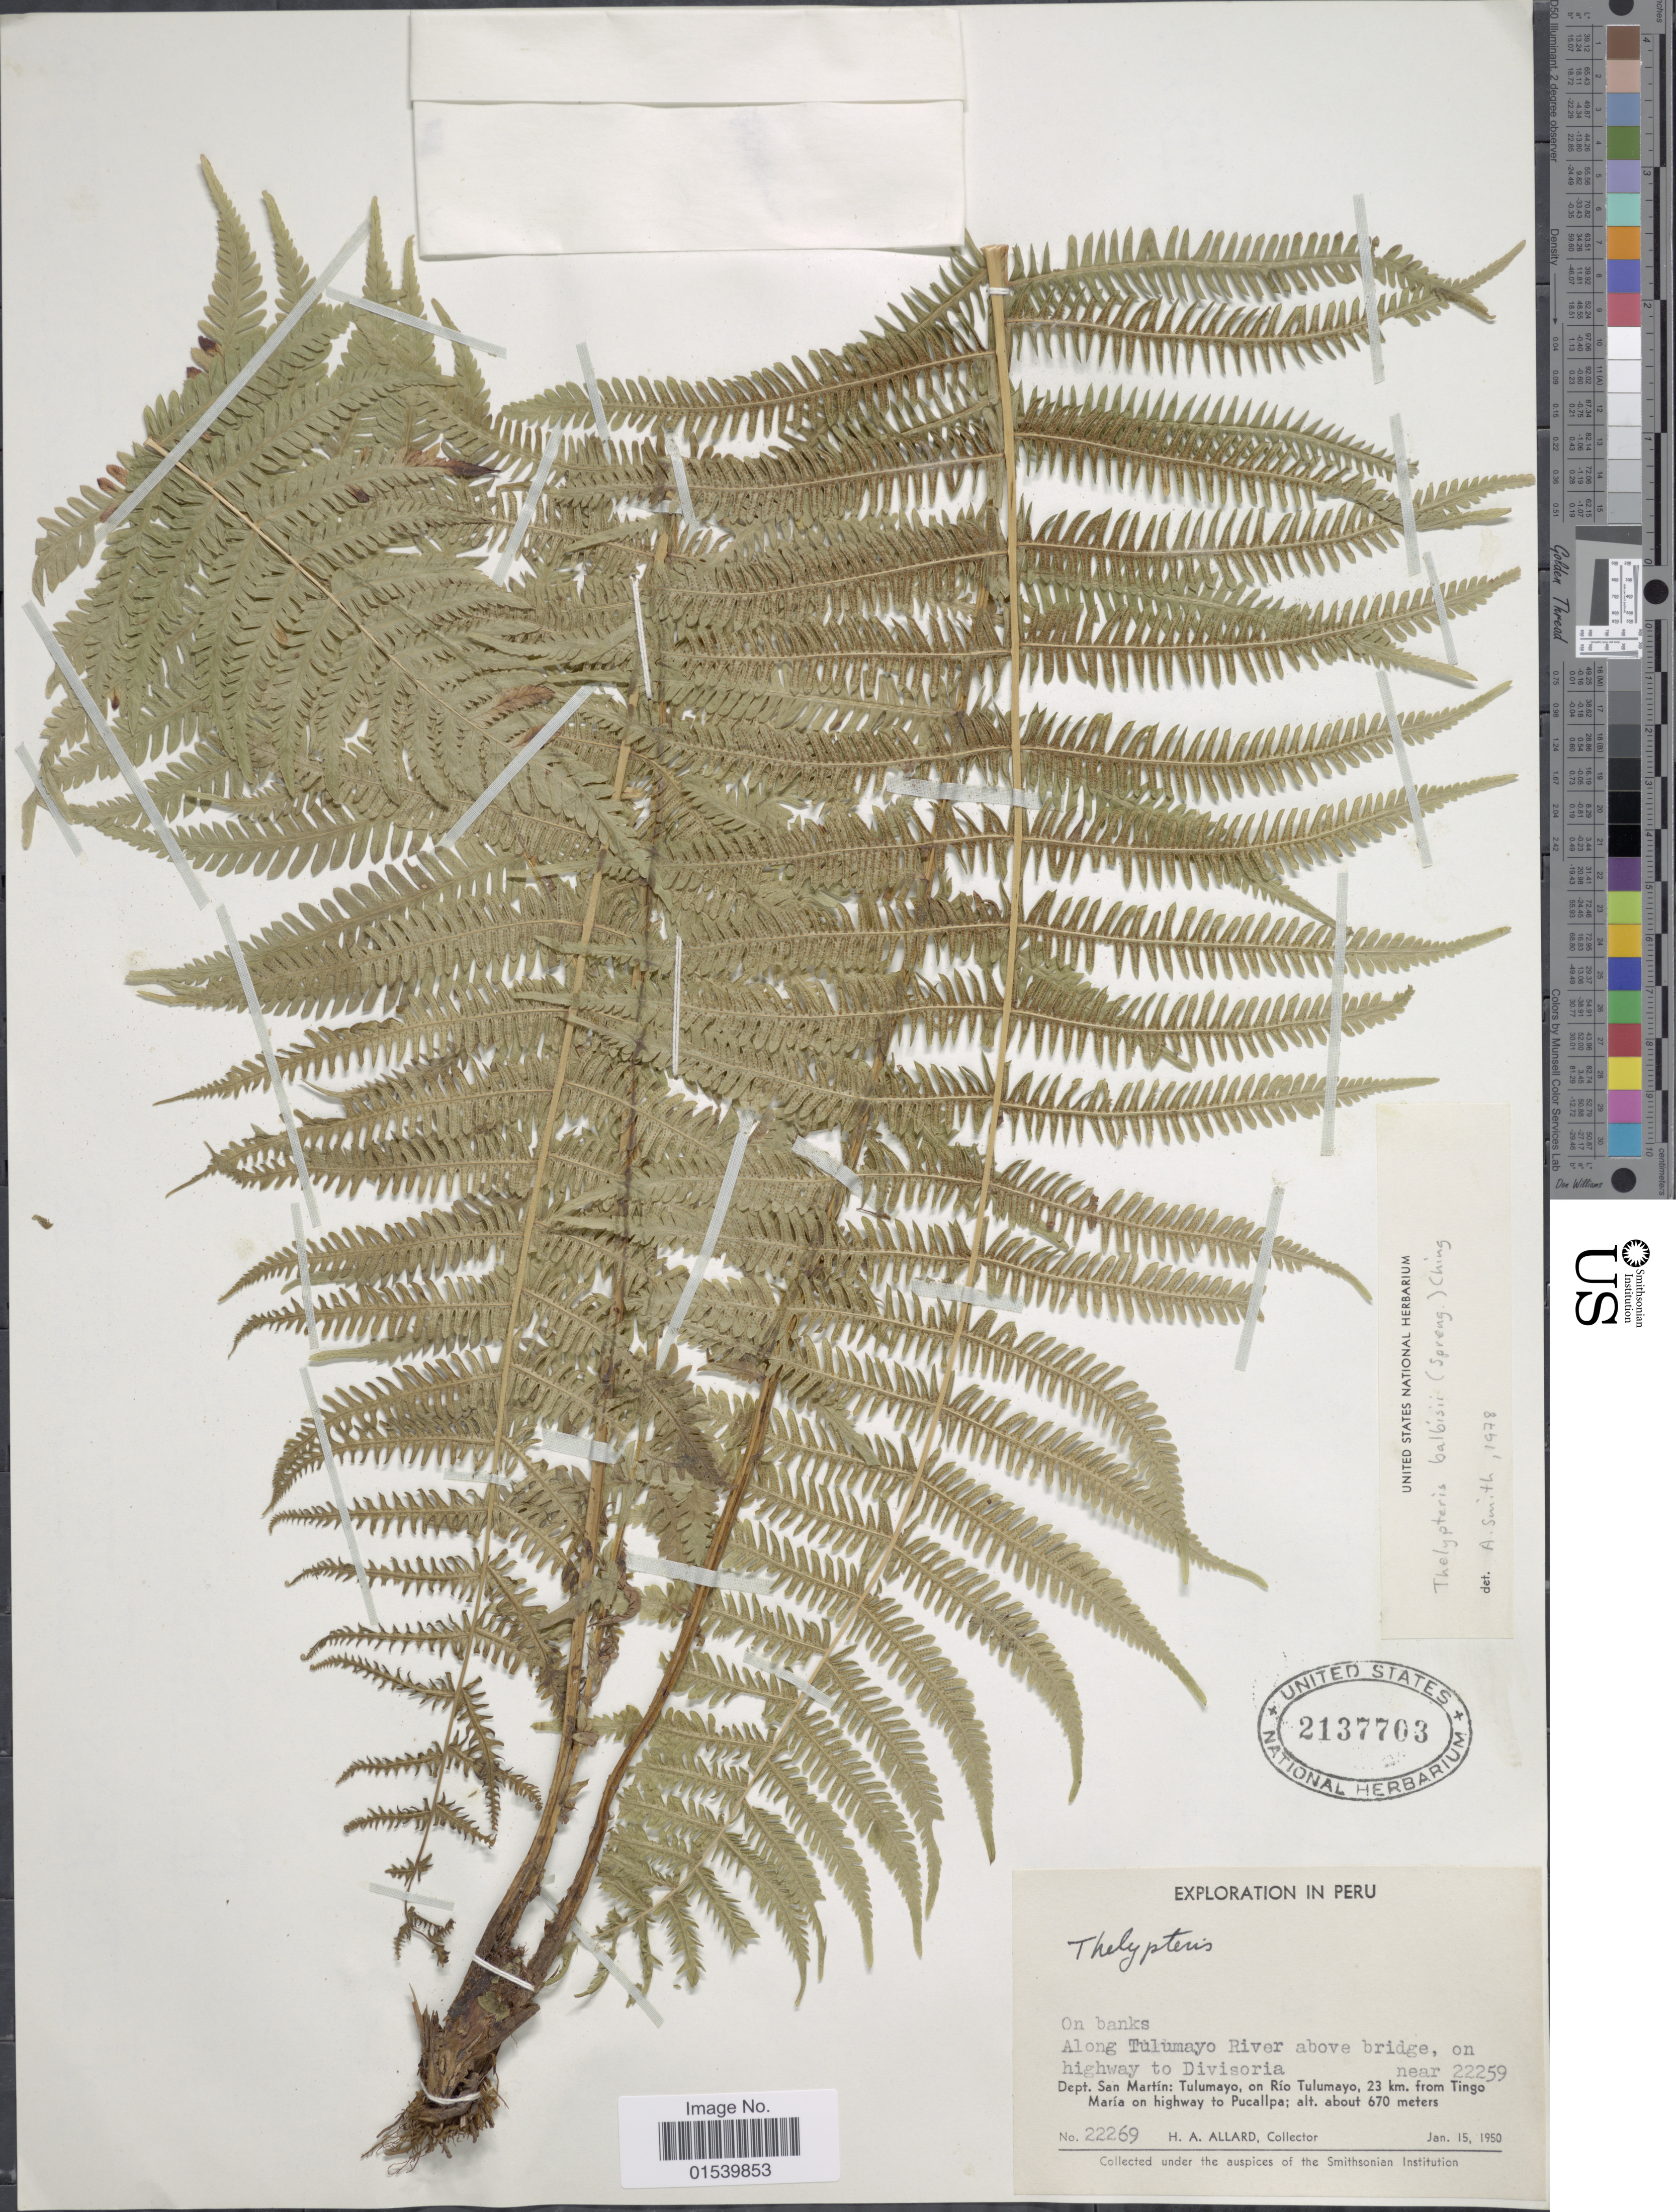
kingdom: Plantae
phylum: Tracheophyta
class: Polypodiopsida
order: Polypodiales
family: Thelypteridaceae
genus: Amauropelta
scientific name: Amauropelta balbisii (Spreng.) comb. nov., ined. 2015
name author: (Spreng.)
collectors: H. A. Allard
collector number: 22269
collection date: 1950-01-15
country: Peru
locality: On banks, Along Tulumayo River above bridge, on highway to Divisoria. Dept. San Martín: Tulumayo, on Río Tulumayo, 23 km. from Tingo María on highway to Pucallpa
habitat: in banks, along river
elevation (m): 670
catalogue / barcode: US 2137703